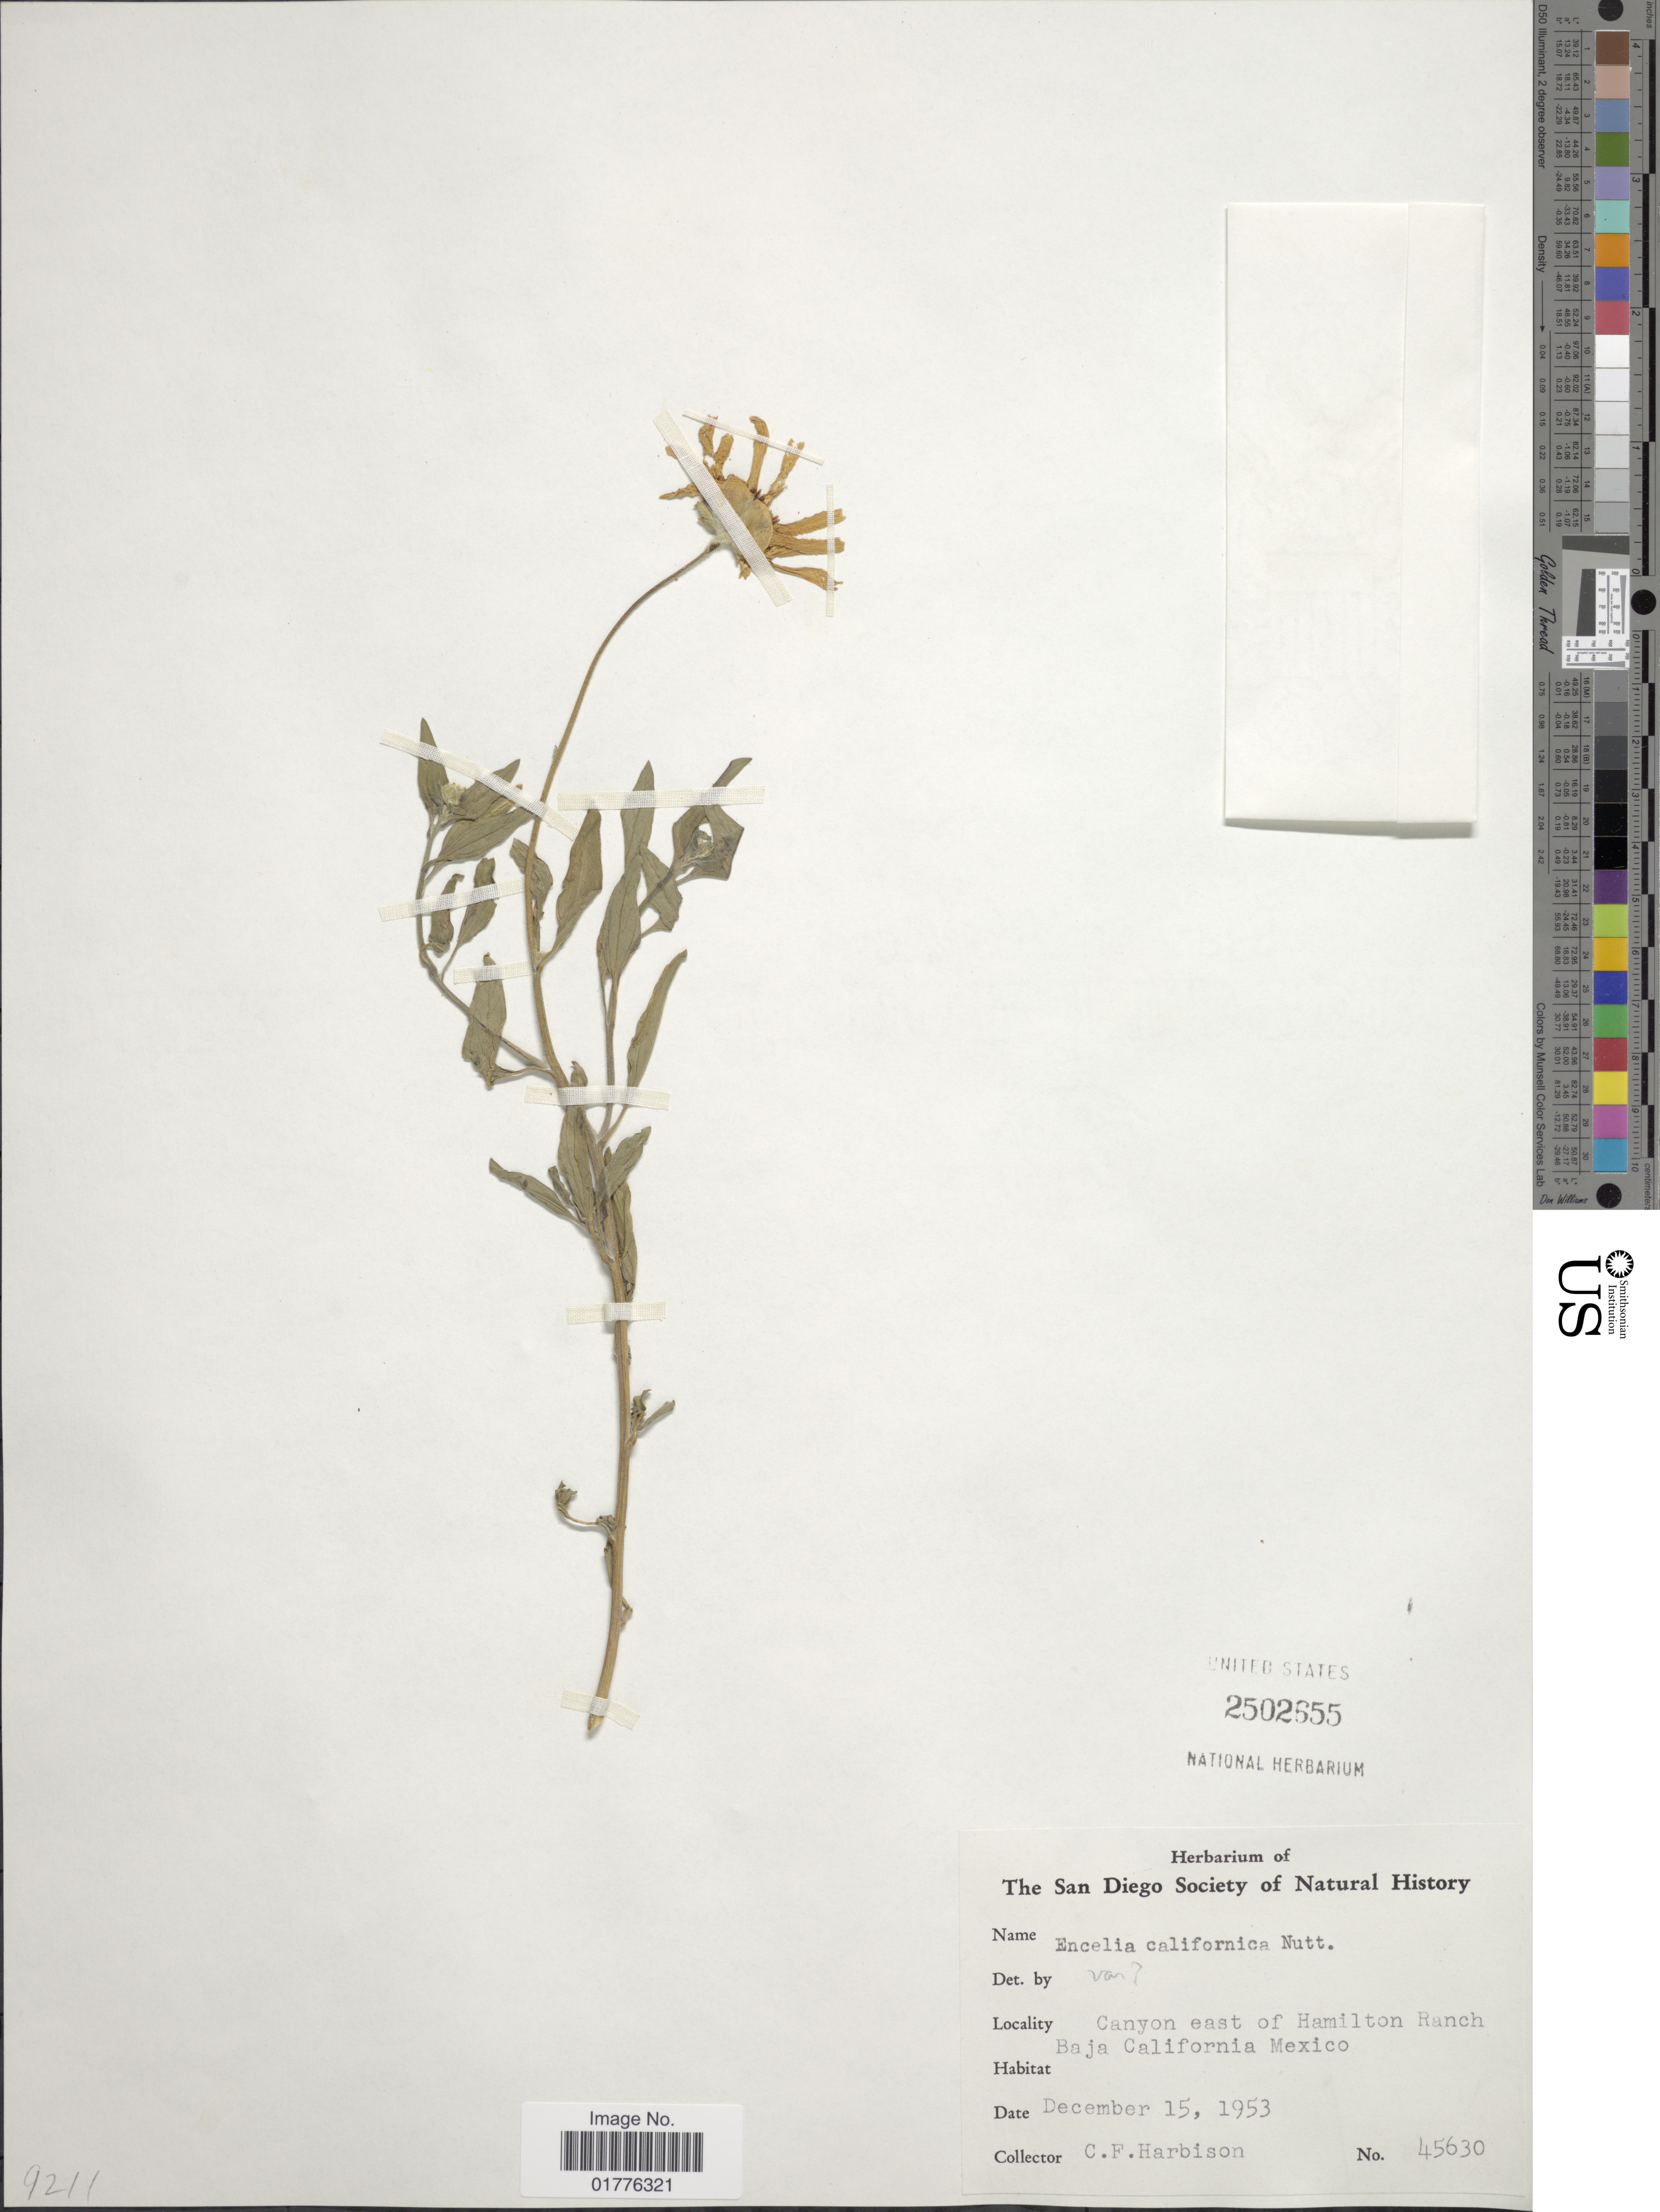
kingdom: Plantae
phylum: Tracheophyta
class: Magnoliopsida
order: Asterales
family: Asteraceae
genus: Encelia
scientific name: Encelia californica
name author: Nutt.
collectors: C. F. Harbison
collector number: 45630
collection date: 1953-12-15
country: Mexico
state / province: Baja California Sur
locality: Canyon east of Hamilton Ranch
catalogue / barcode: US 2502655